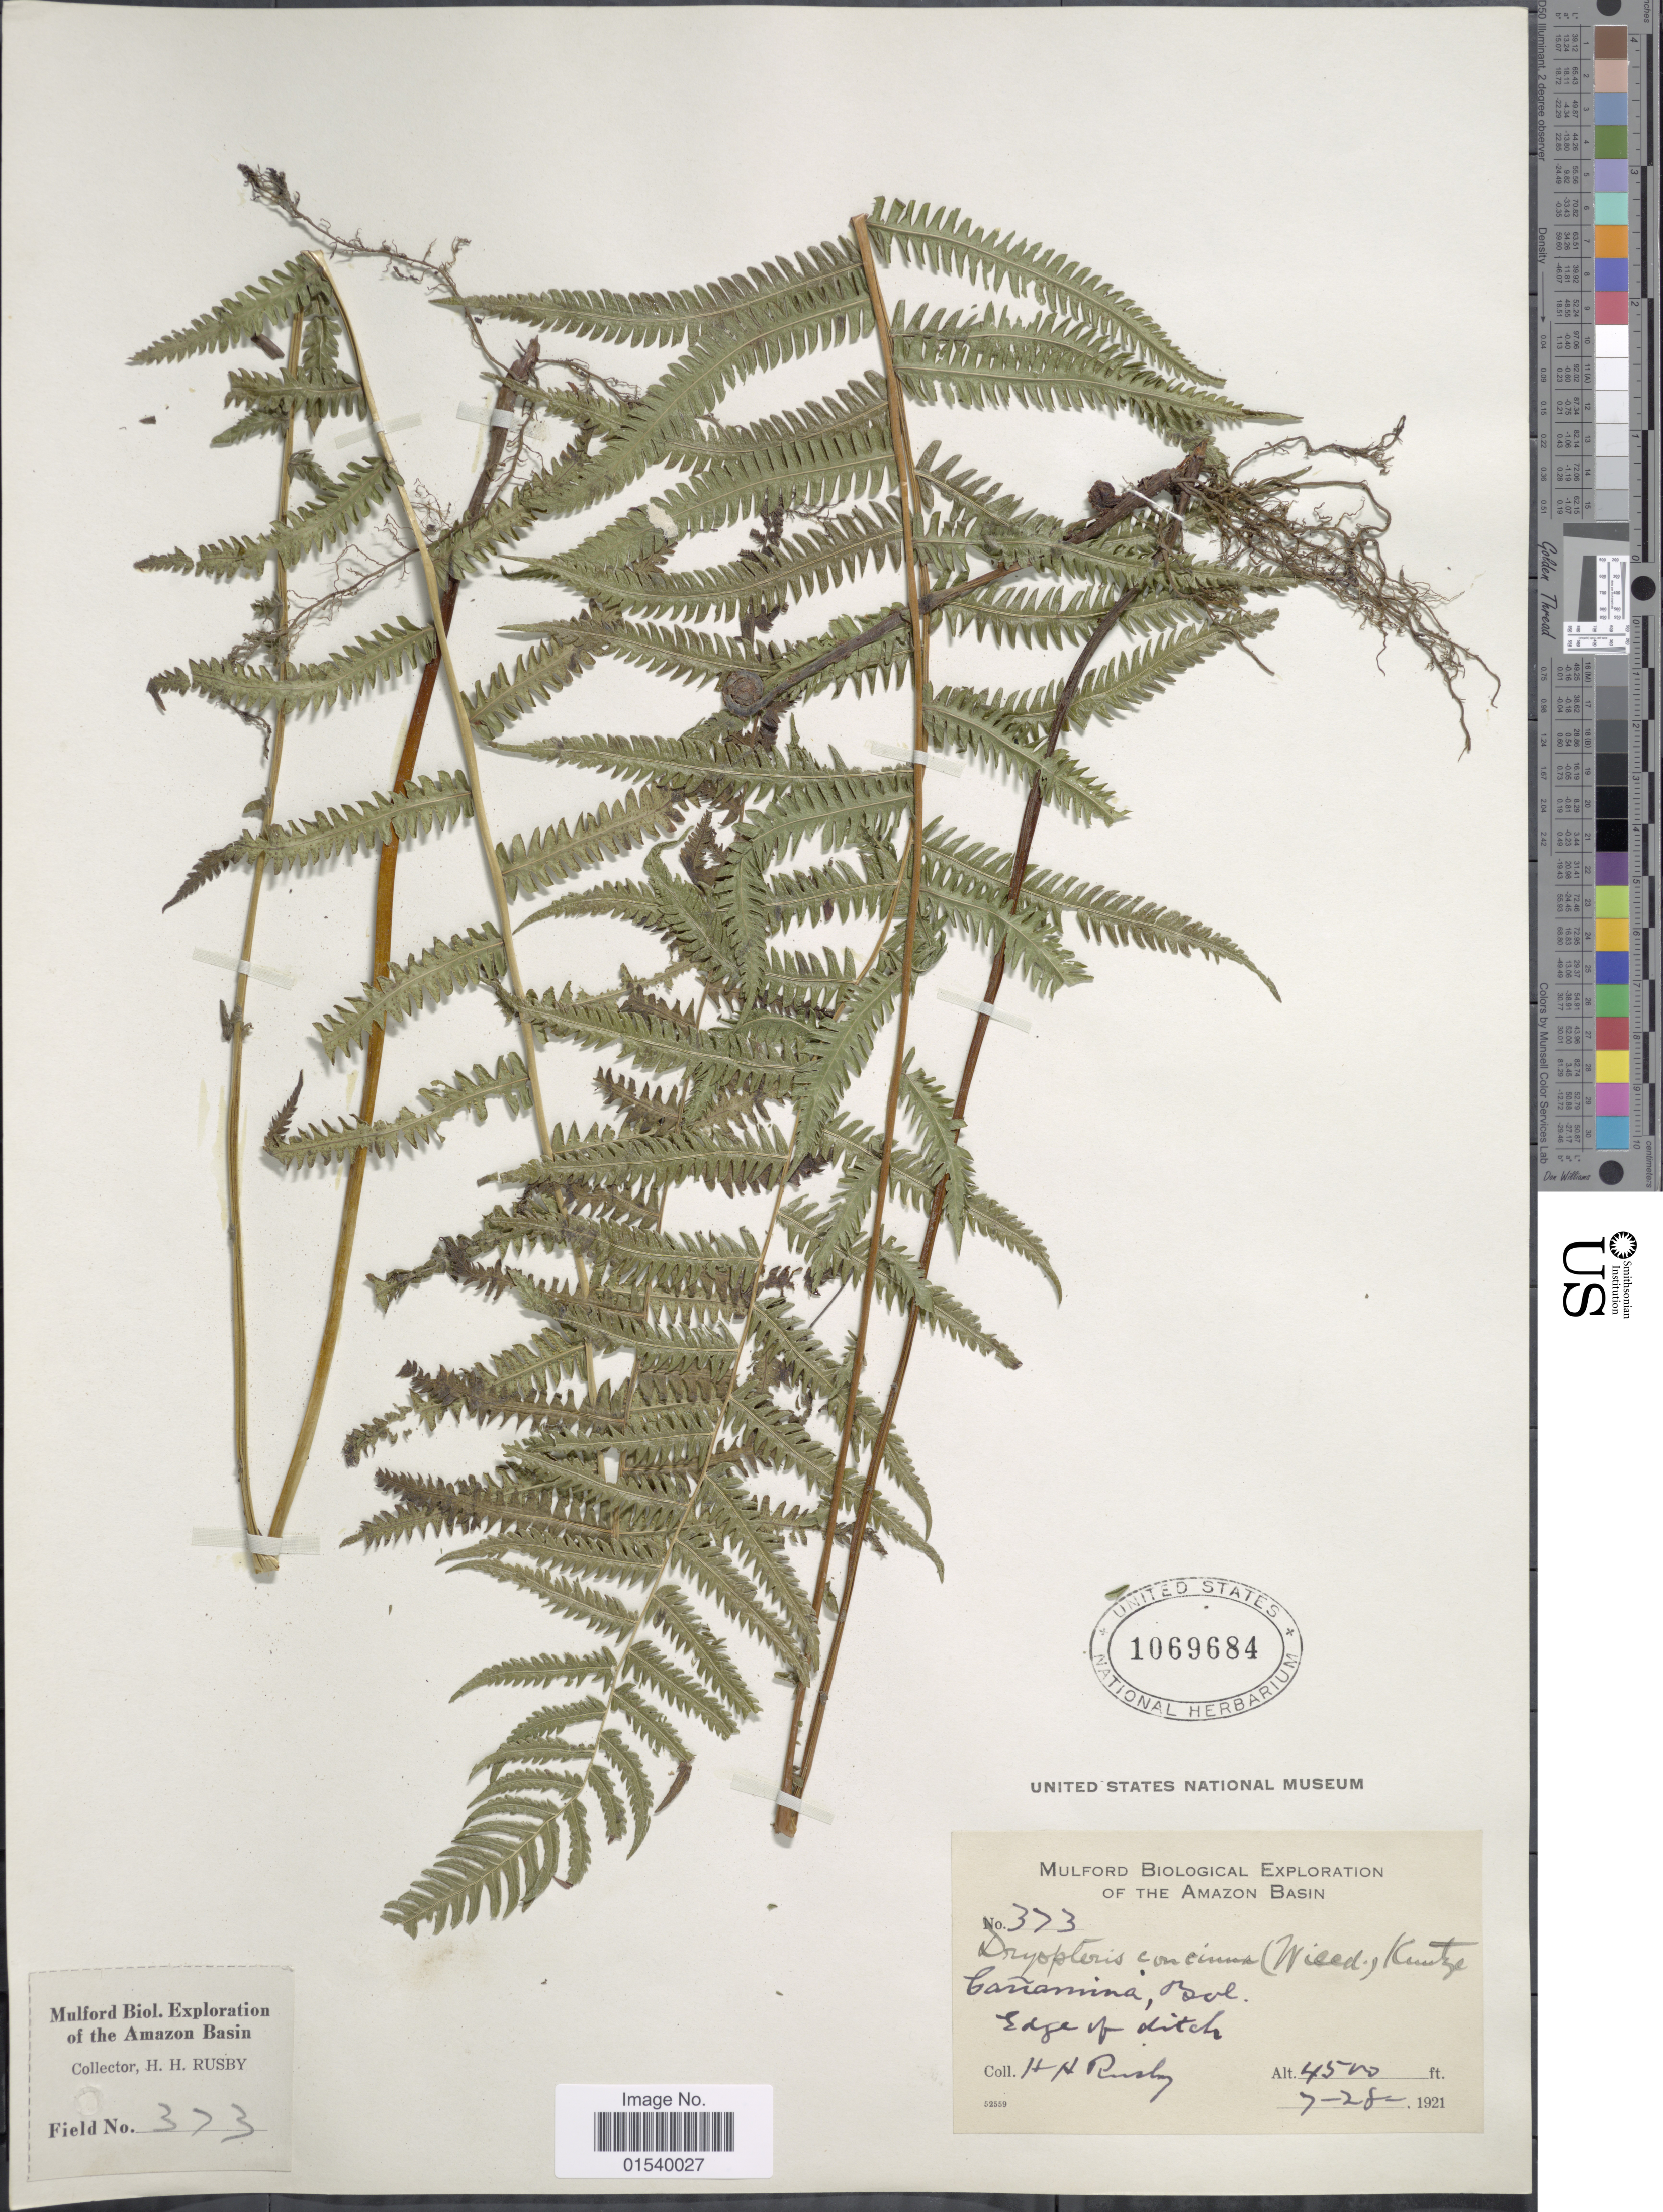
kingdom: Plantae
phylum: Tracheophyta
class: Polypodiopsida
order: Polypodiales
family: Thelypteridaceae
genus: Amauropelta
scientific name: Amauropelta concinna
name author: (Willd.) Pic. Serm.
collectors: H. H. Rusby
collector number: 373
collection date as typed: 7-28-1921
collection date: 1921-07-28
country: Bolivia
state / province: La Paz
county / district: Inquisivi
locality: Cañamina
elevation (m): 1372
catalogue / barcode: US 1069684